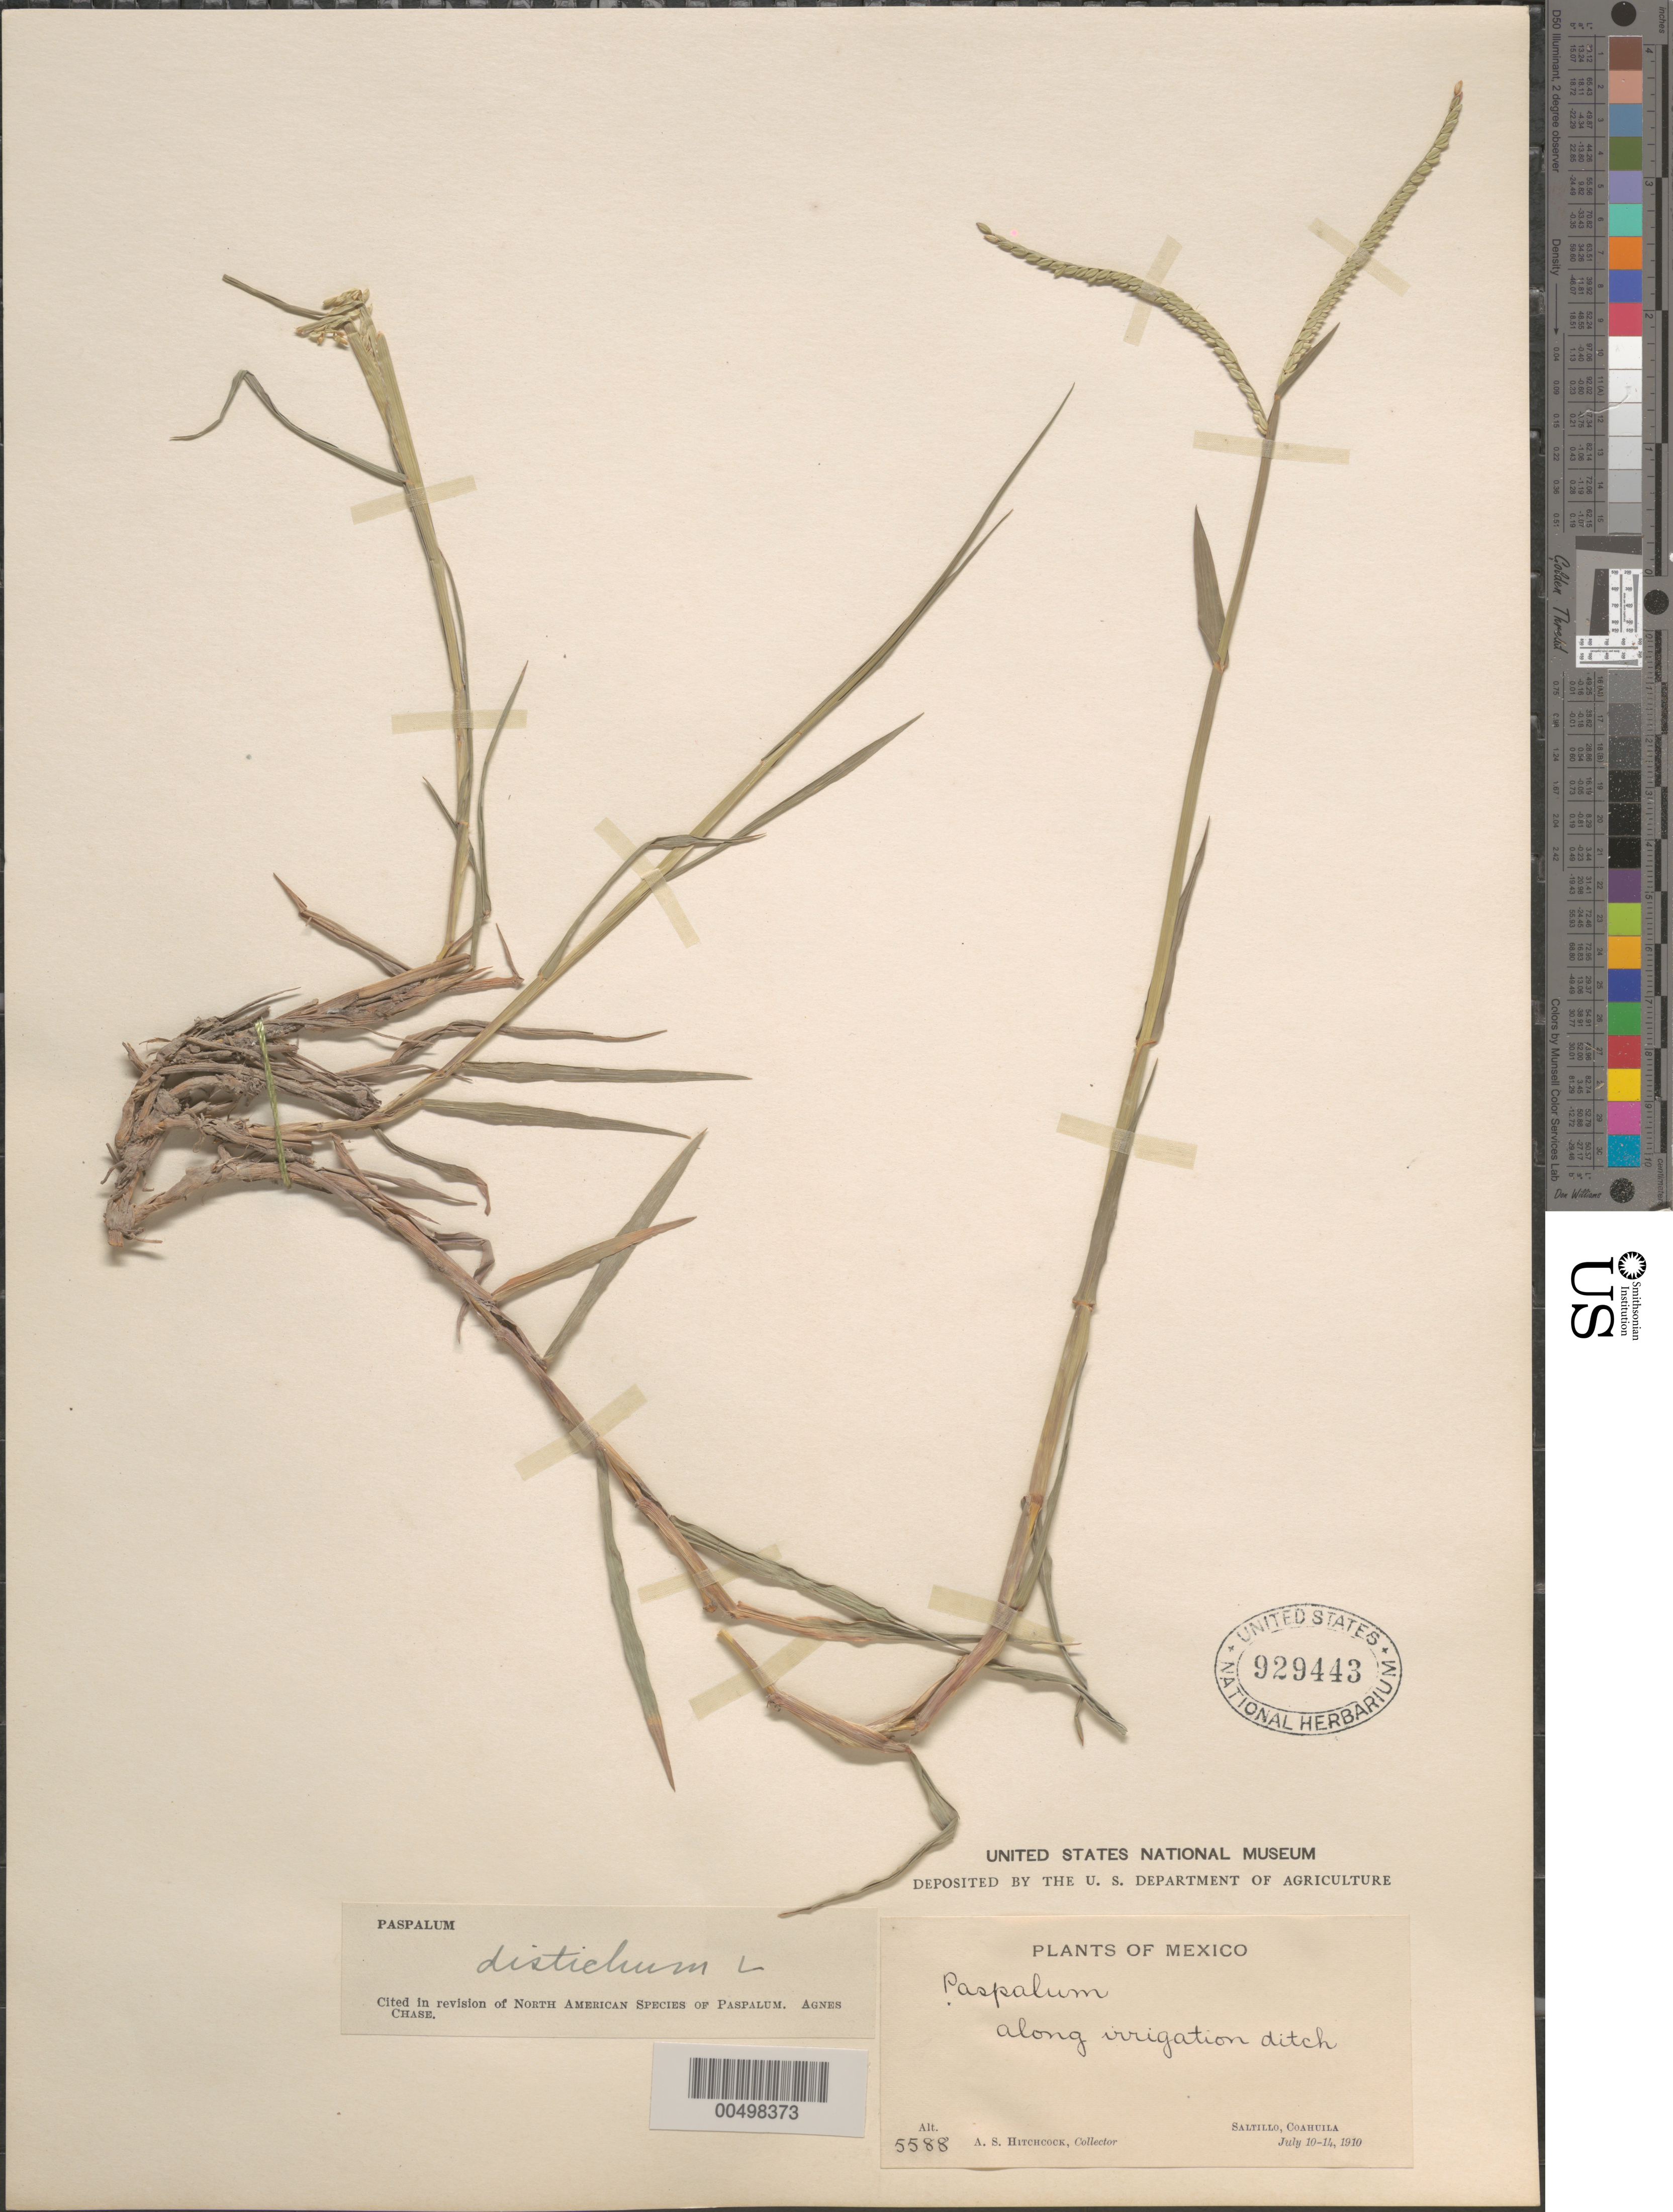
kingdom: Plantae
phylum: Tracheophyta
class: Liliopsida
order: Poales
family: Poaceae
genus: Paspalum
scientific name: Paspalum paspaloides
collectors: A. S. Hitchcock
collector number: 5588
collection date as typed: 10 Jul 1910 to 14 Jul 1910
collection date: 1910-07-10/1910-07-14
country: Mexico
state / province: Coahuila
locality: Saltillo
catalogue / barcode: US 929443